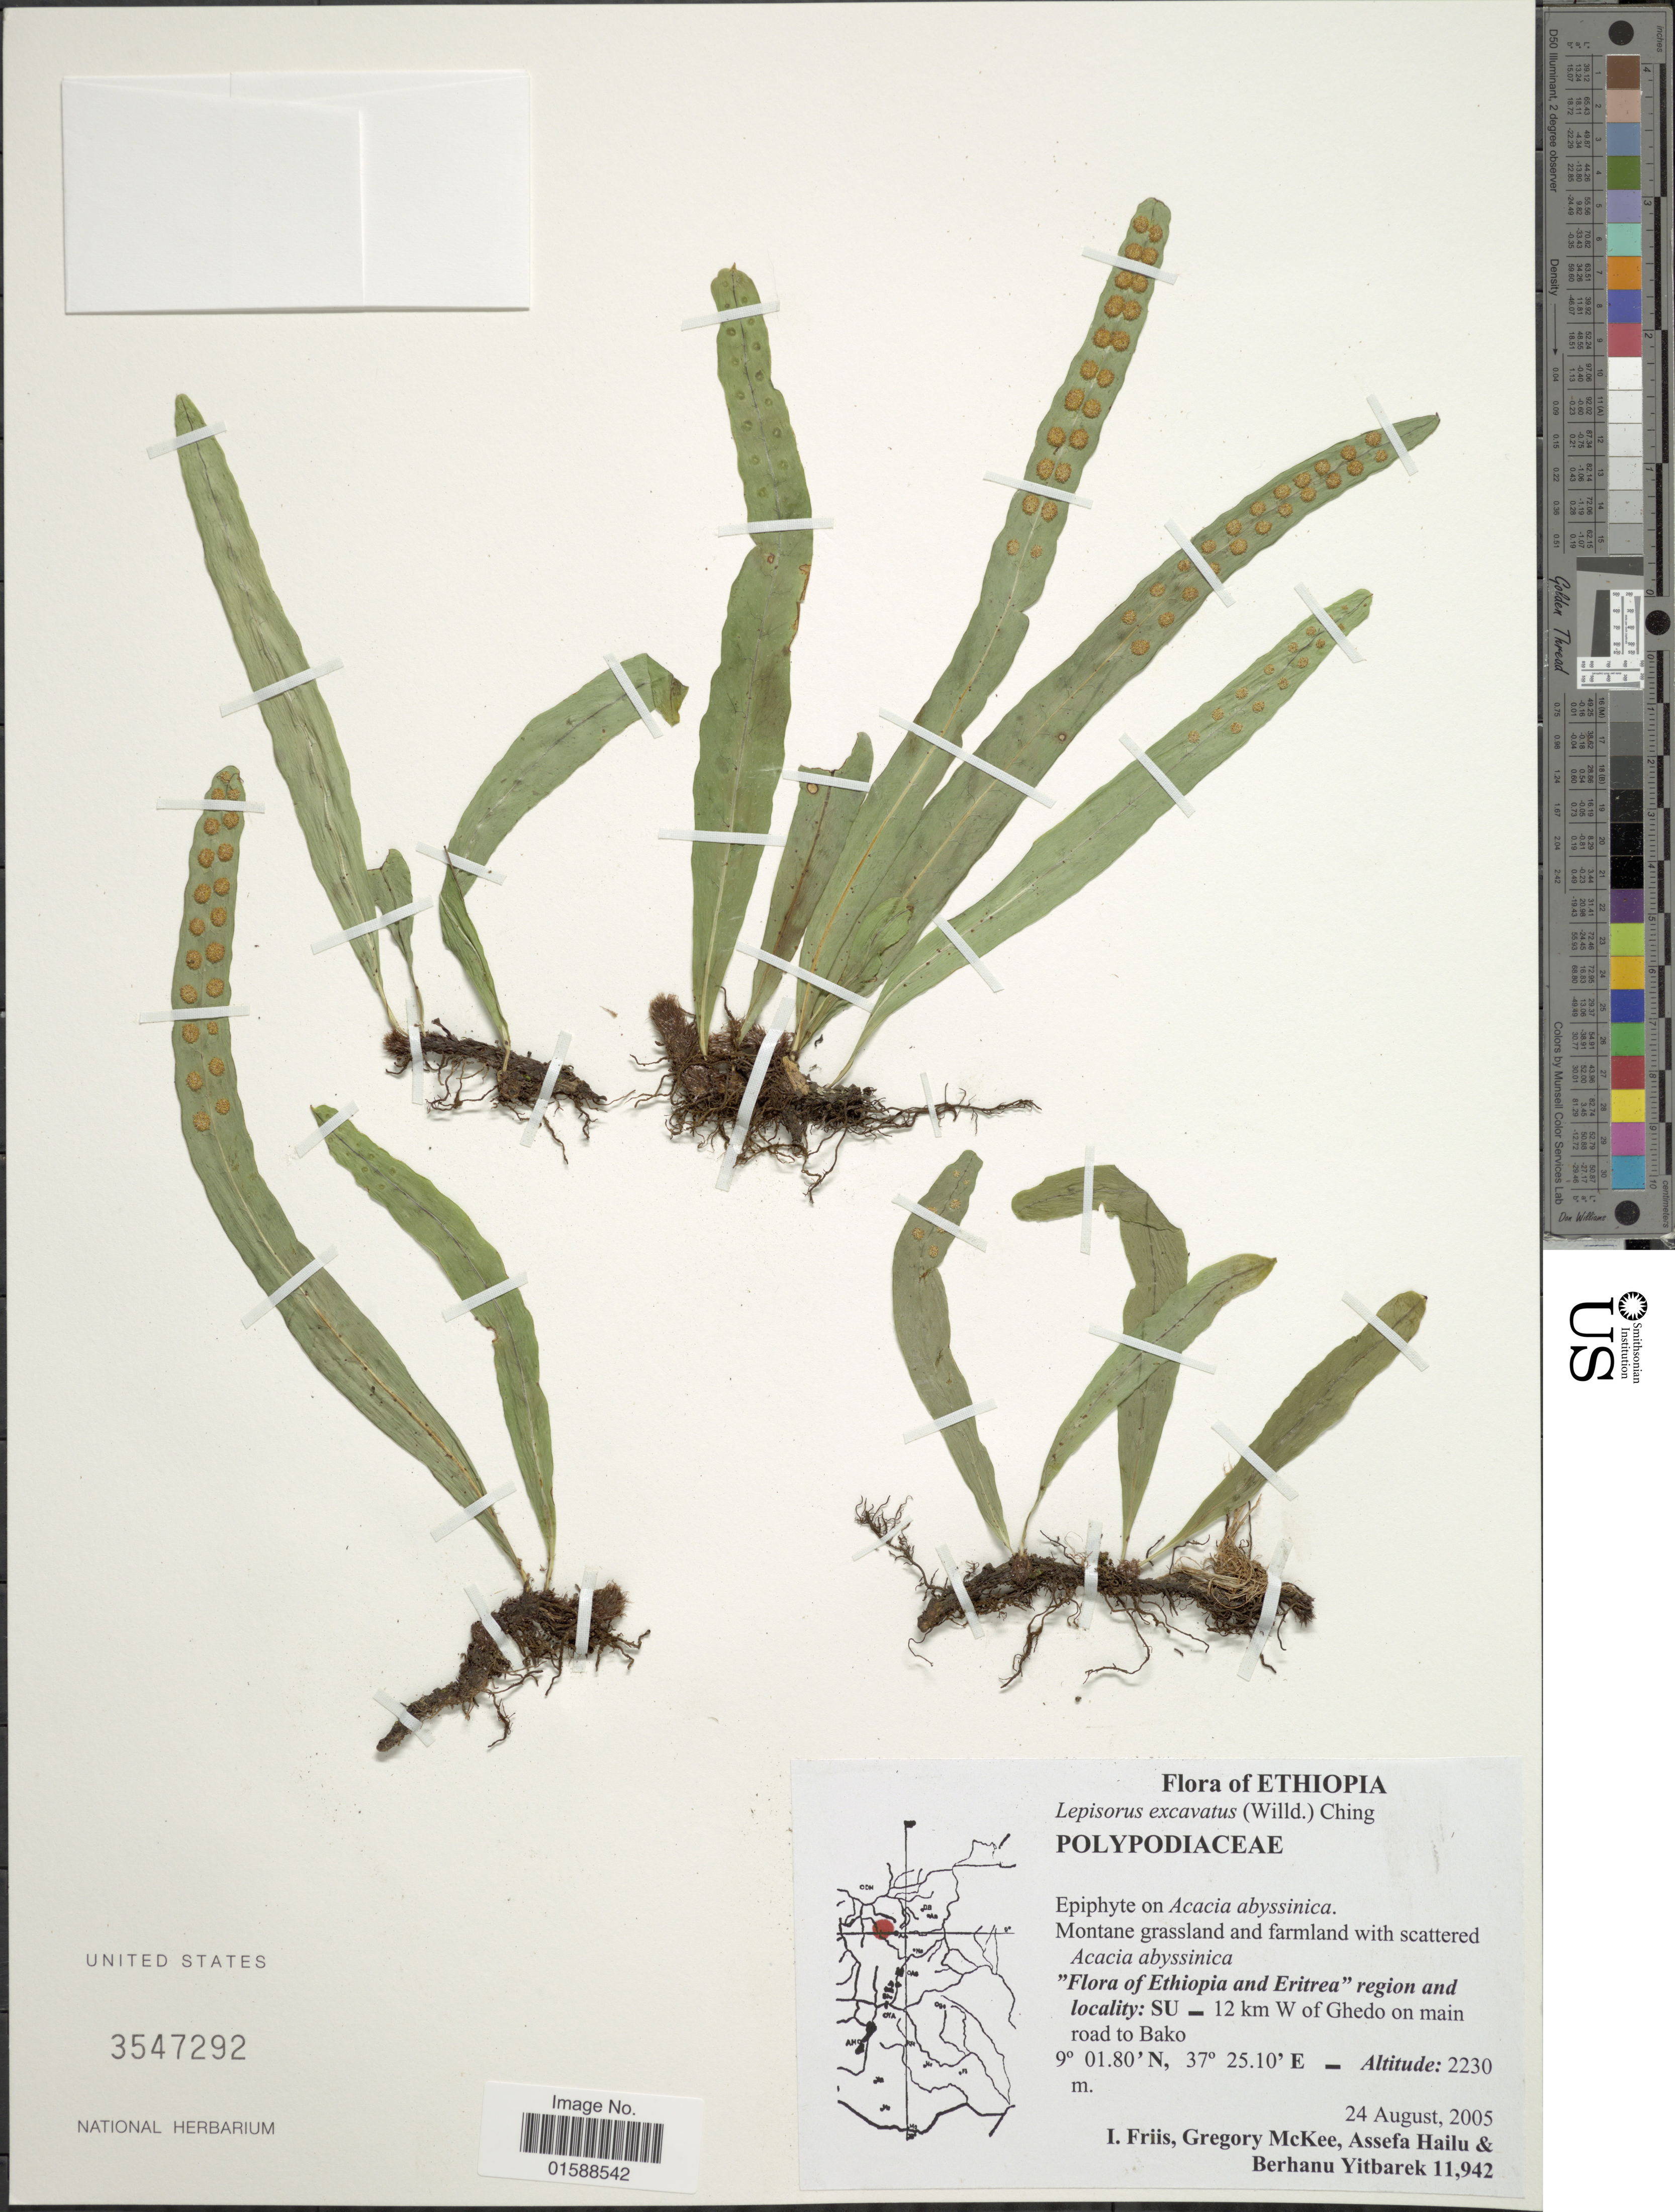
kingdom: Plantae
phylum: Tracheophyta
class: Polypodiopsida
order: Polypodiales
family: Polypodiaceae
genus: Lepisorus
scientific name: Lepisorus excavatus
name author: (Bory ex Willd.) Ching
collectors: I. Friis, G. S. McKee, A. Hailu & B. Yitbarek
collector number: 11942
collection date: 2005-08-24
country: Ethiopia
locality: Ethiopia. "Flora of Ethiopia and Eritrea" region and locality: SU _ 12 km W of Ghedo on main road to Bako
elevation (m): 2230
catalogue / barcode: US 3547292